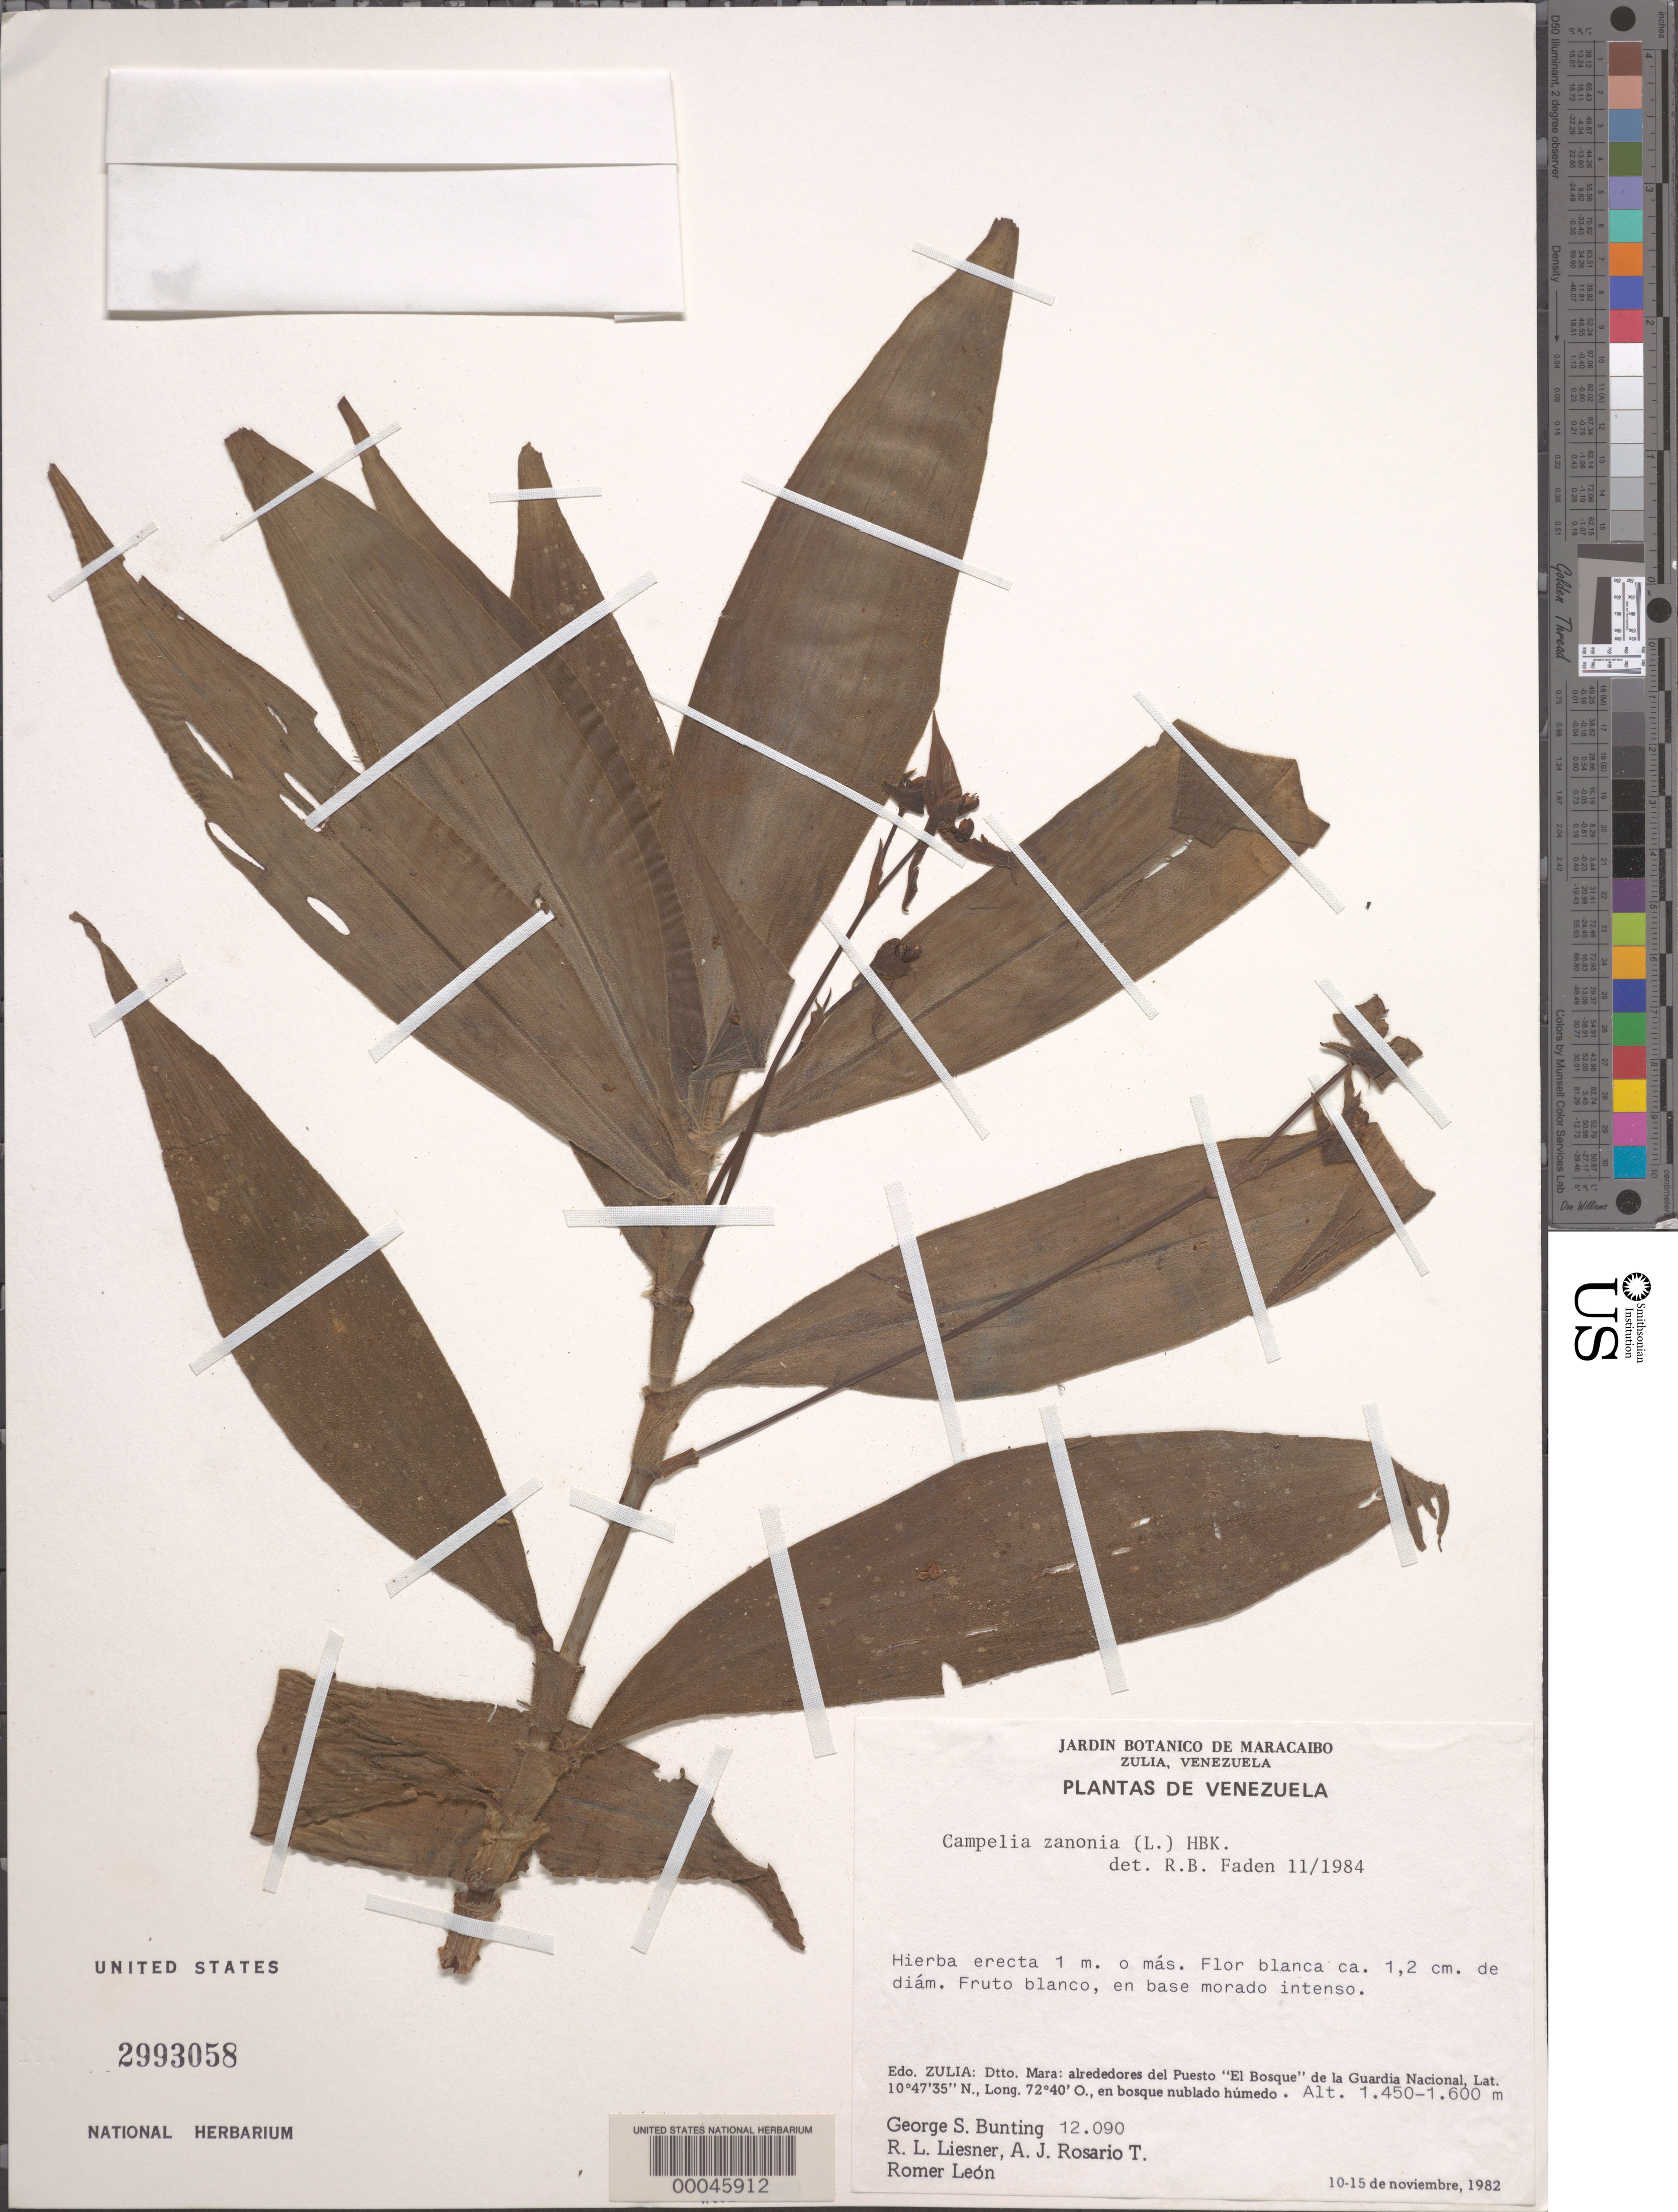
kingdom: Plantae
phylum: Tracheophyta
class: Liliopsida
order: Commelinales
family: Commelinaceae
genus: Tradescantia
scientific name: Tradescantia zanonia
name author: (L.) Sw.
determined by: Faden, Robert B., (US), Smithsonian Institution - National Museum of Natural History (UNITED STATES)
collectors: G. S. Bunting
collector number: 12090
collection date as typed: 15 Nov 1982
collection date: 1982-11-15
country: Venezuela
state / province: Zulia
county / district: Mara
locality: Puesto, of the guardia nacional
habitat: Forest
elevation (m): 1450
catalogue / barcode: US 2993058